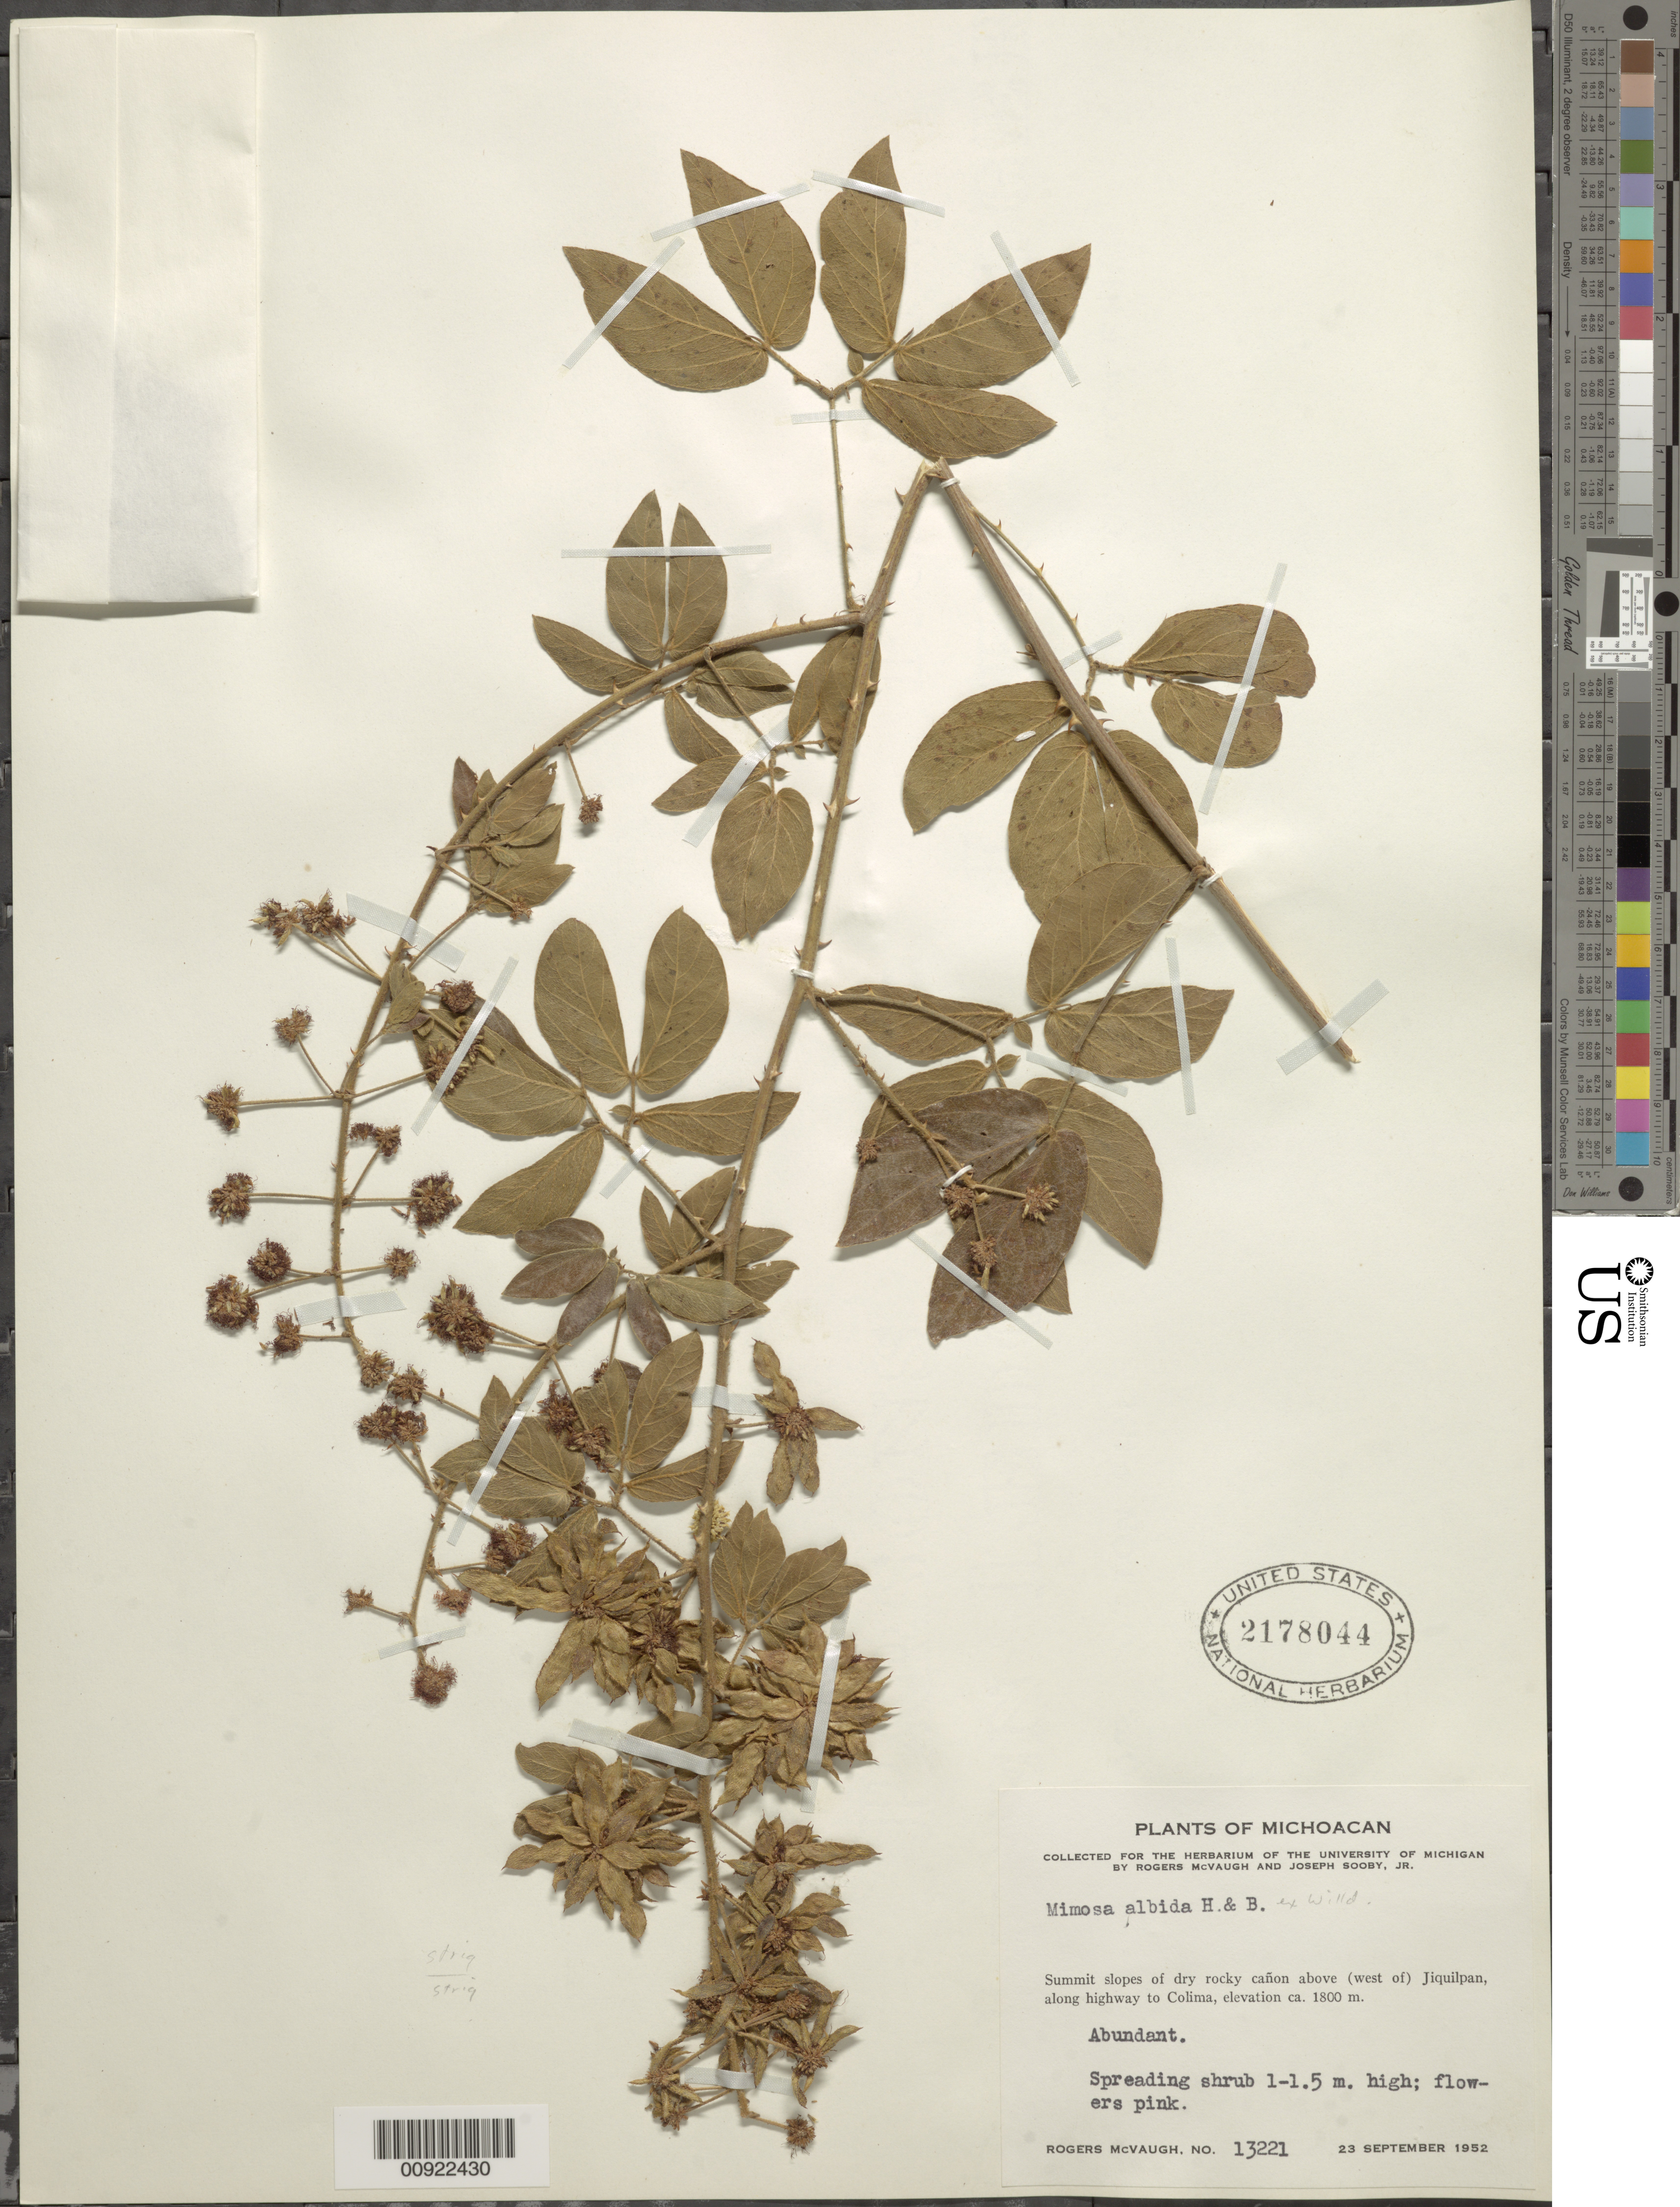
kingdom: Plantae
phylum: Tracheophyta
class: Magnoliopsida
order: Fabales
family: Fabaceae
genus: Mimosa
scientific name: Mimosa albida var. strigosa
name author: (Willd.) B.L. Rob.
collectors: R. McVaugh & J. Sooby Jr.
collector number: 13221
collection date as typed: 23 Sep 1952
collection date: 1952-09-23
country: Mexico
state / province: Michoacán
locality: Cañon above (west of) Jiquilpan, along highway to Colima.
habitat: Summit slopes of dry rocky cañon.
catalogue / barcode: US 2178044